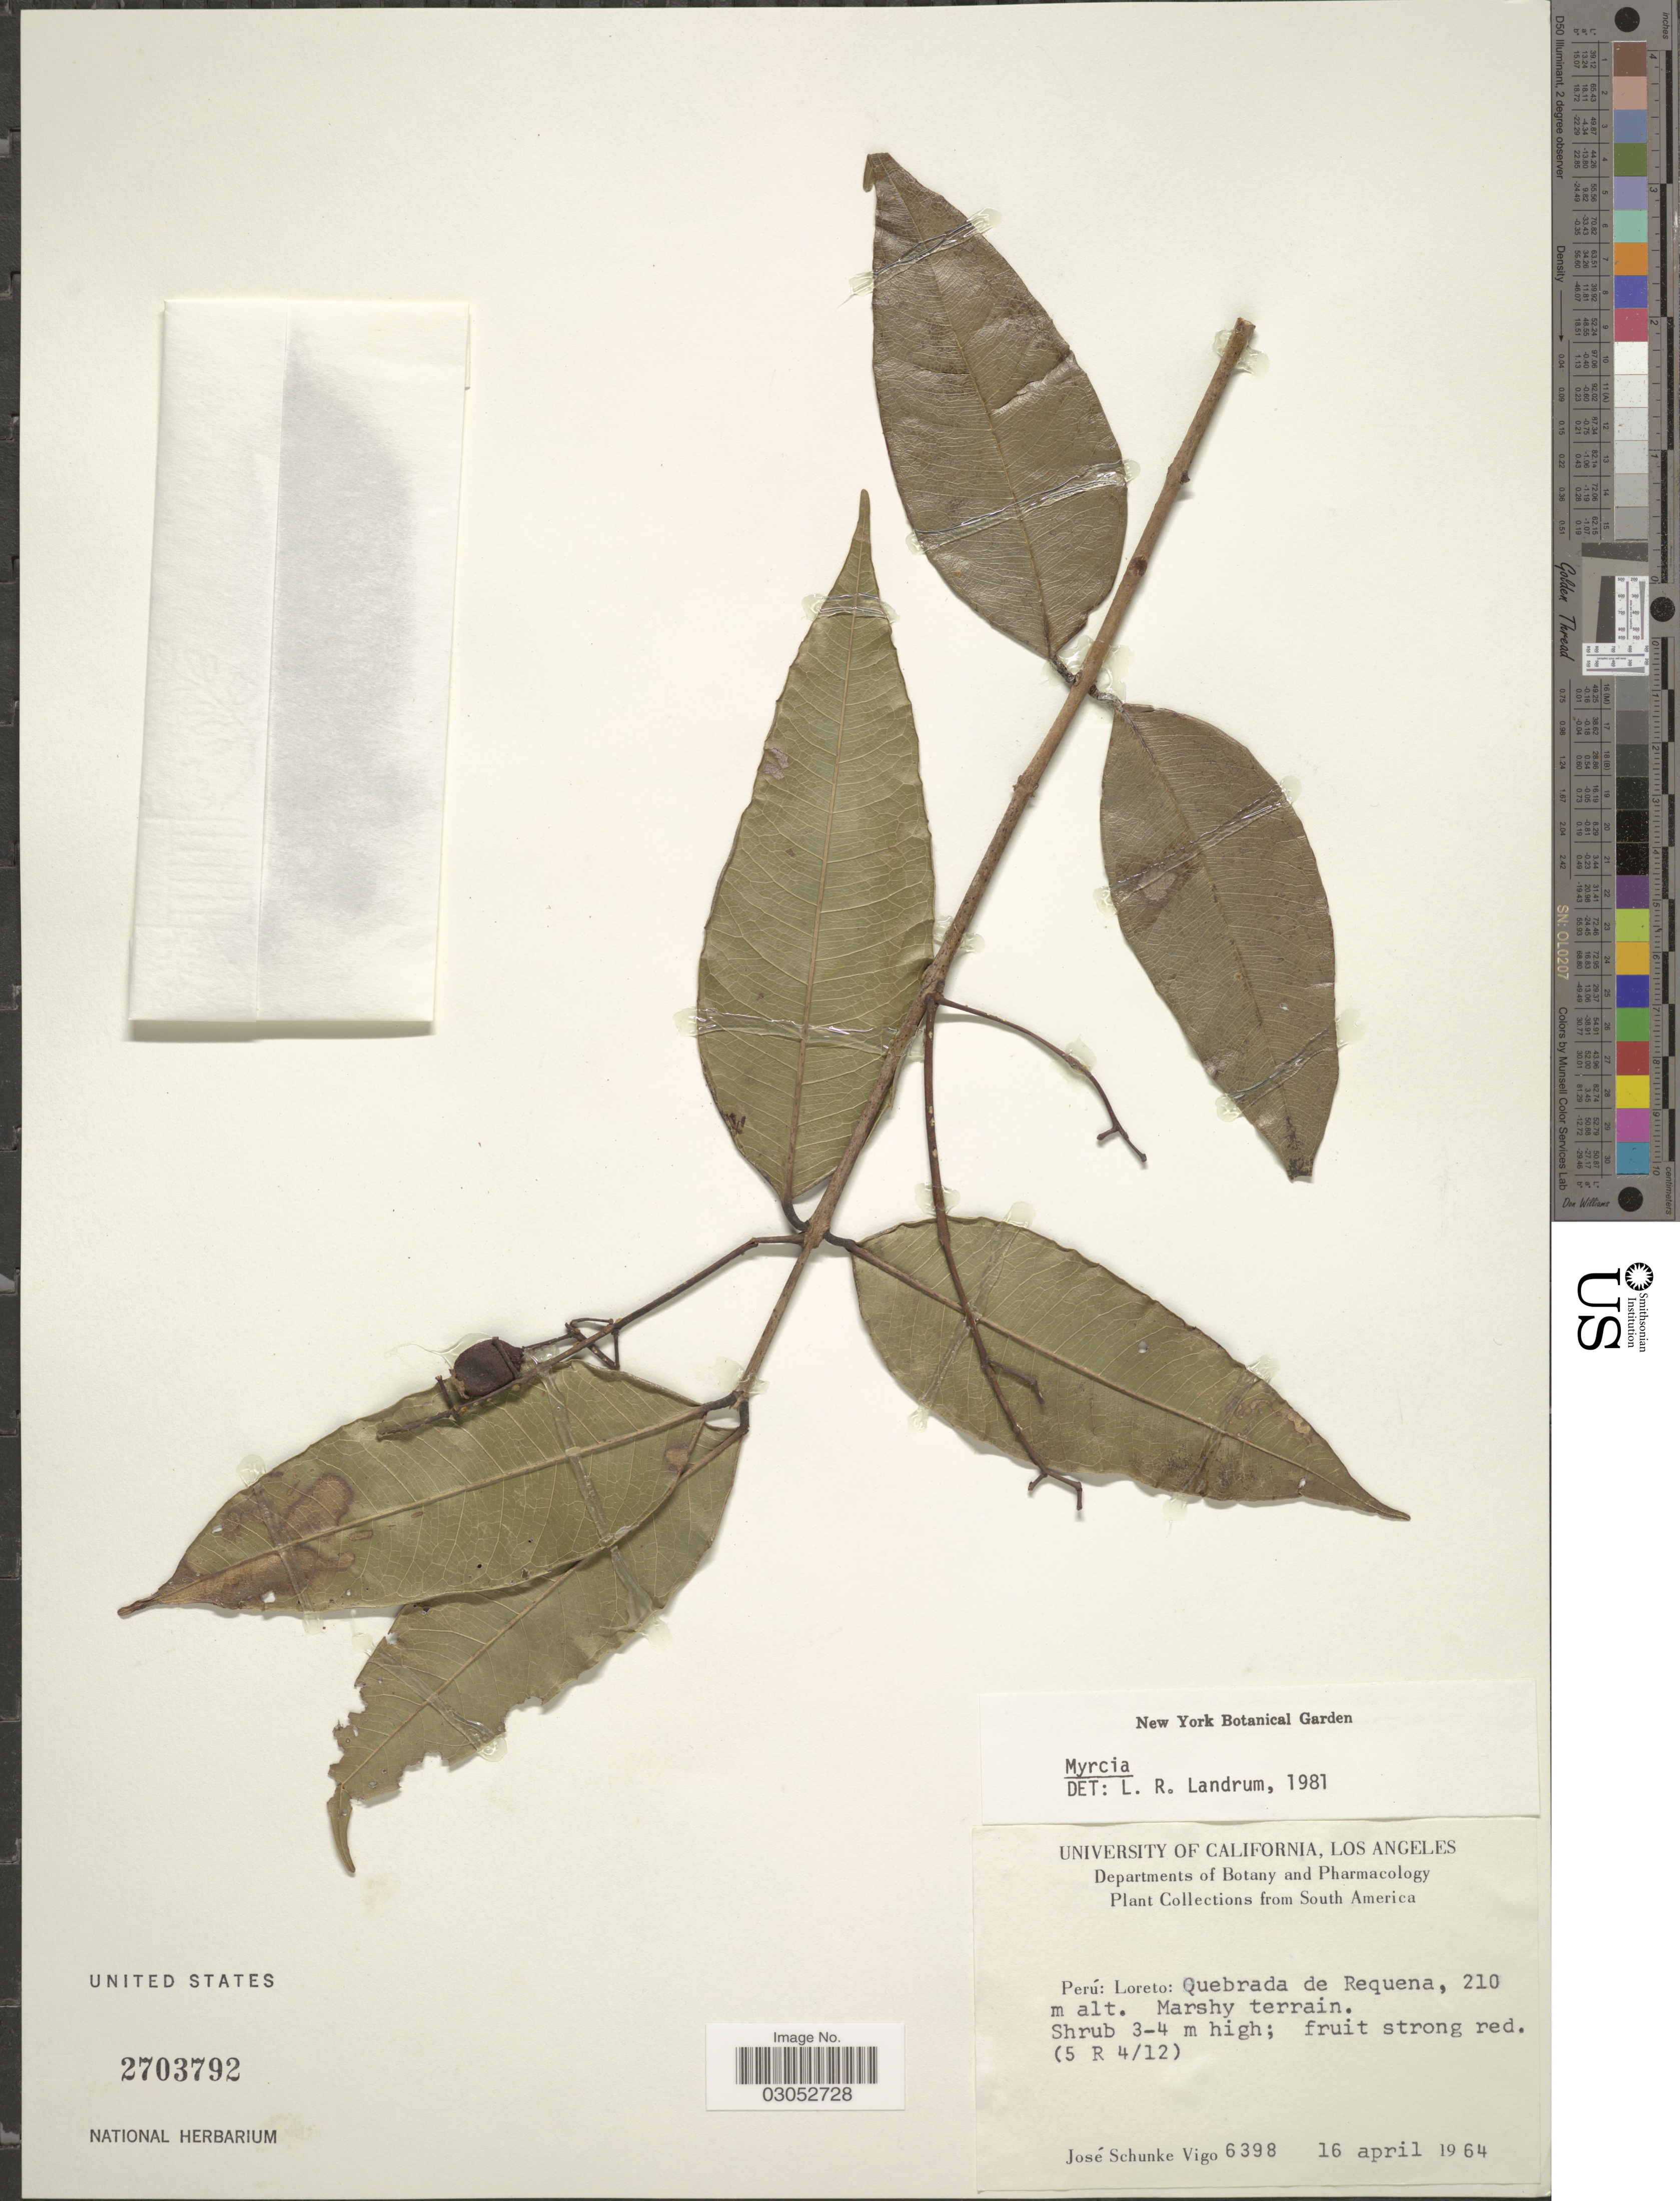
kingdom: Plantae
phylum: Tracheophyta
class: Magnoliopsida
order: Myrtales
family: Myrtaceae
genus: Myrcia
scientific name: Myrcia sp.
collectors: J. Schunke Vigo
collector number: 6398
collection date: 1964-04-16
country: Peru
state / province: Loreto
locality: Quebrada de Requena.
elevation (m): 210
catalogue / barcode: US 2703792